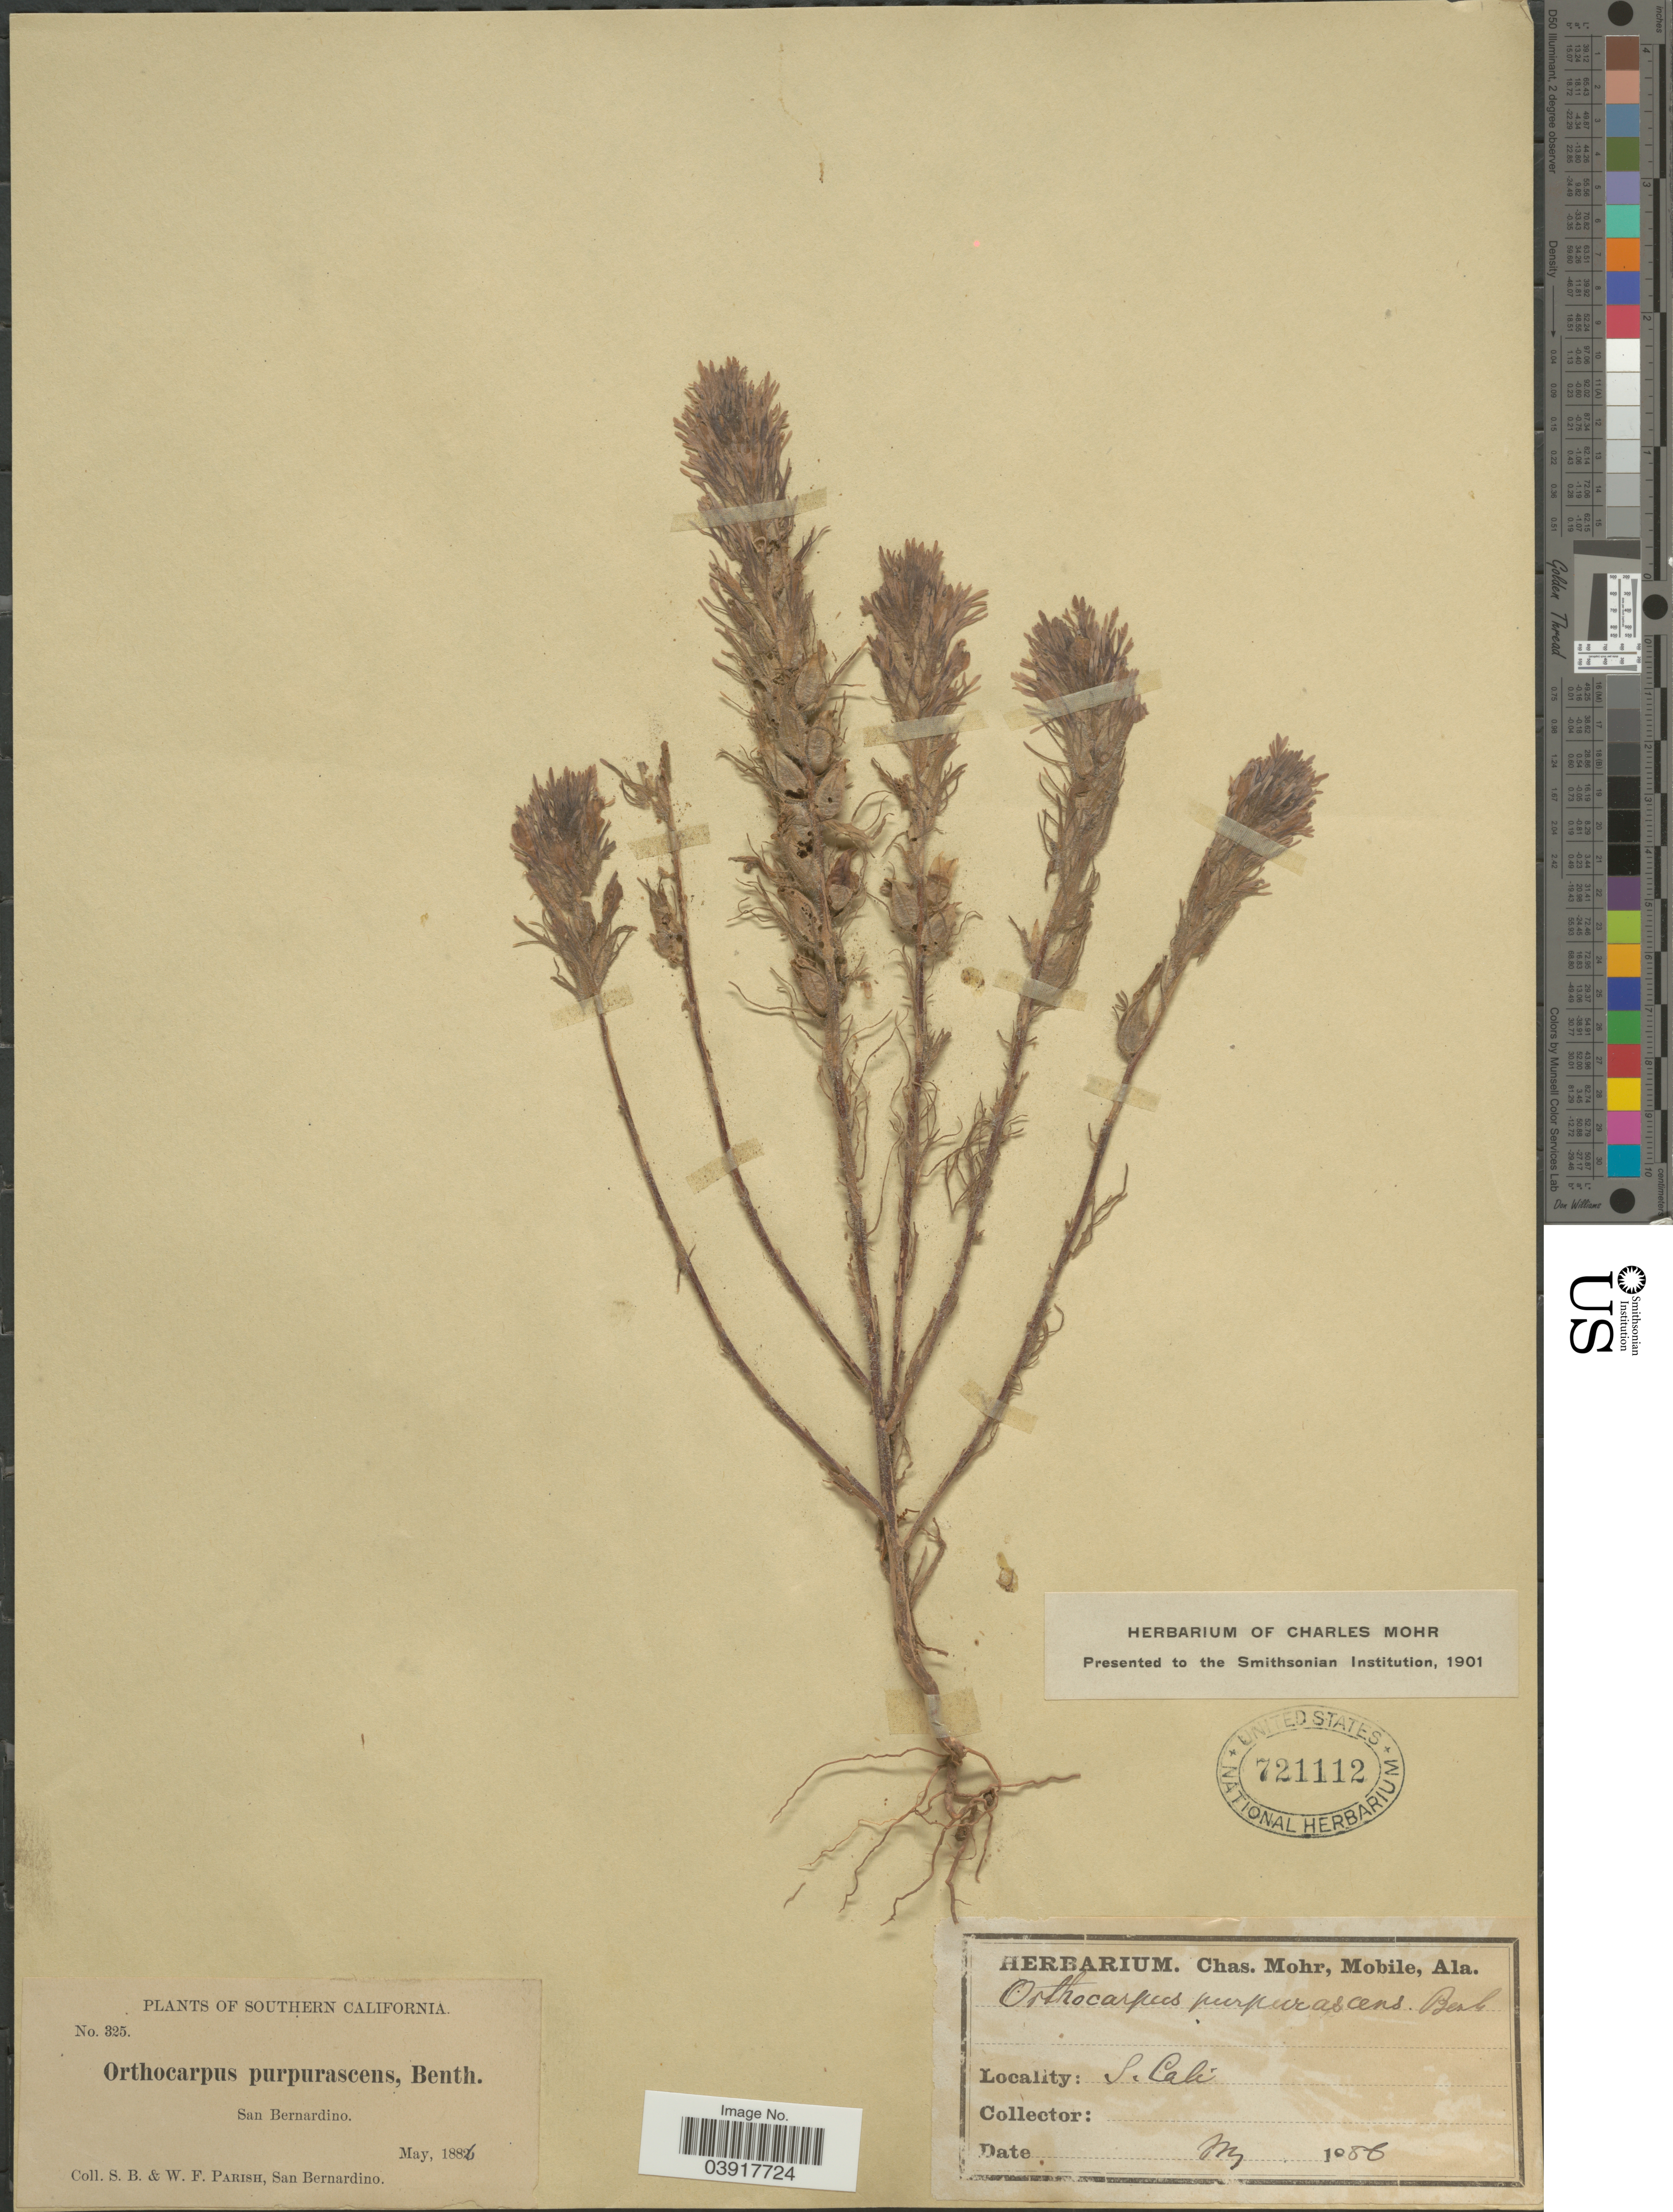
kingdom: Plantae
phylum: Tracheophyta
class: Magnoliopsida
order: Lamiales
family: Orobanchaceae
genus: Orthocarpus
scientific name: Orthocarpus purpurascens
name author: Benth.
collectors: S. B. Parish & W. F. Parish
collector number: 325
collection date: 1886-05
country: United States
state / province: California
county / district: San Bernardino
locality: Southern California. San Bernardino.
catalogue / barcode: US 721112